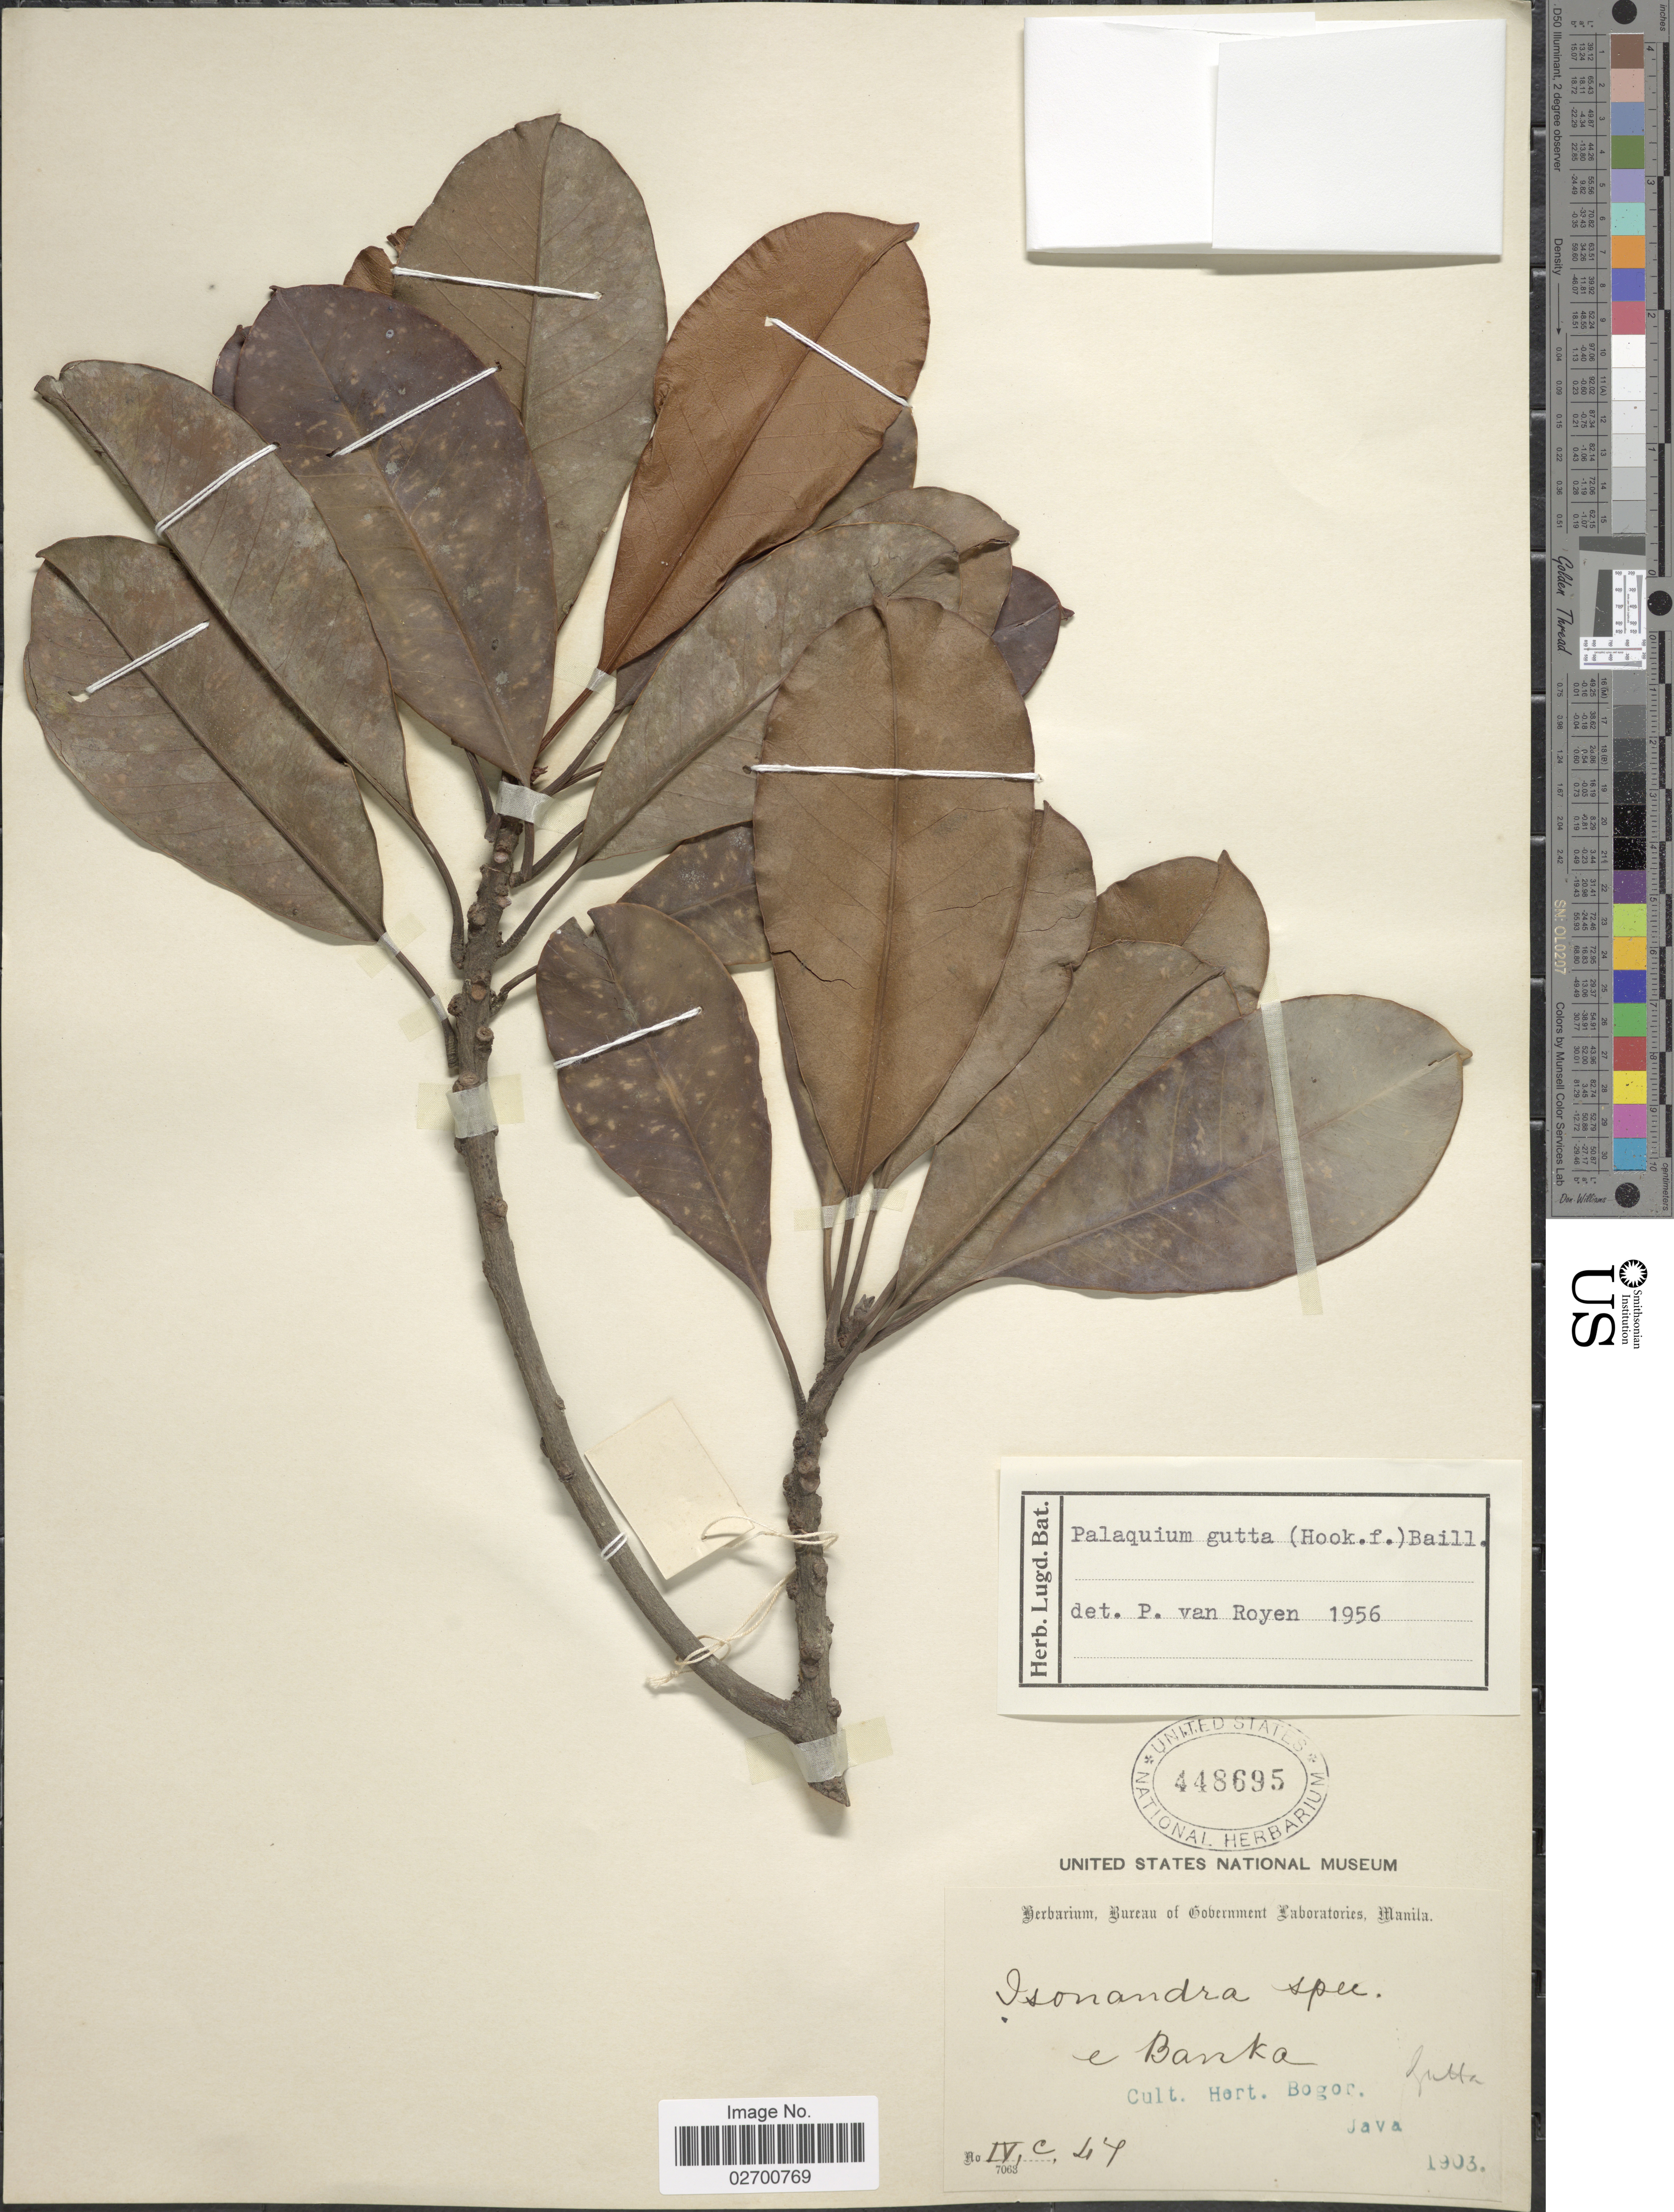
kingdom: Plantae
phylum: Tracheophyta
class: Magnoliopsida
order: Ericales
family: Sapotaceae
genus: Palaquium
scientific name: Palaquium gutta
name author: (Hook.) Baill.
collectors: Ex herb. Bureau of Government Laboratories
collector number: IV,C,47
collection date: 1903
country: Indonesia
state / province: Java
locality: Cult. Hort. Bogor. e Banka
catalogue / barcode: US 448695